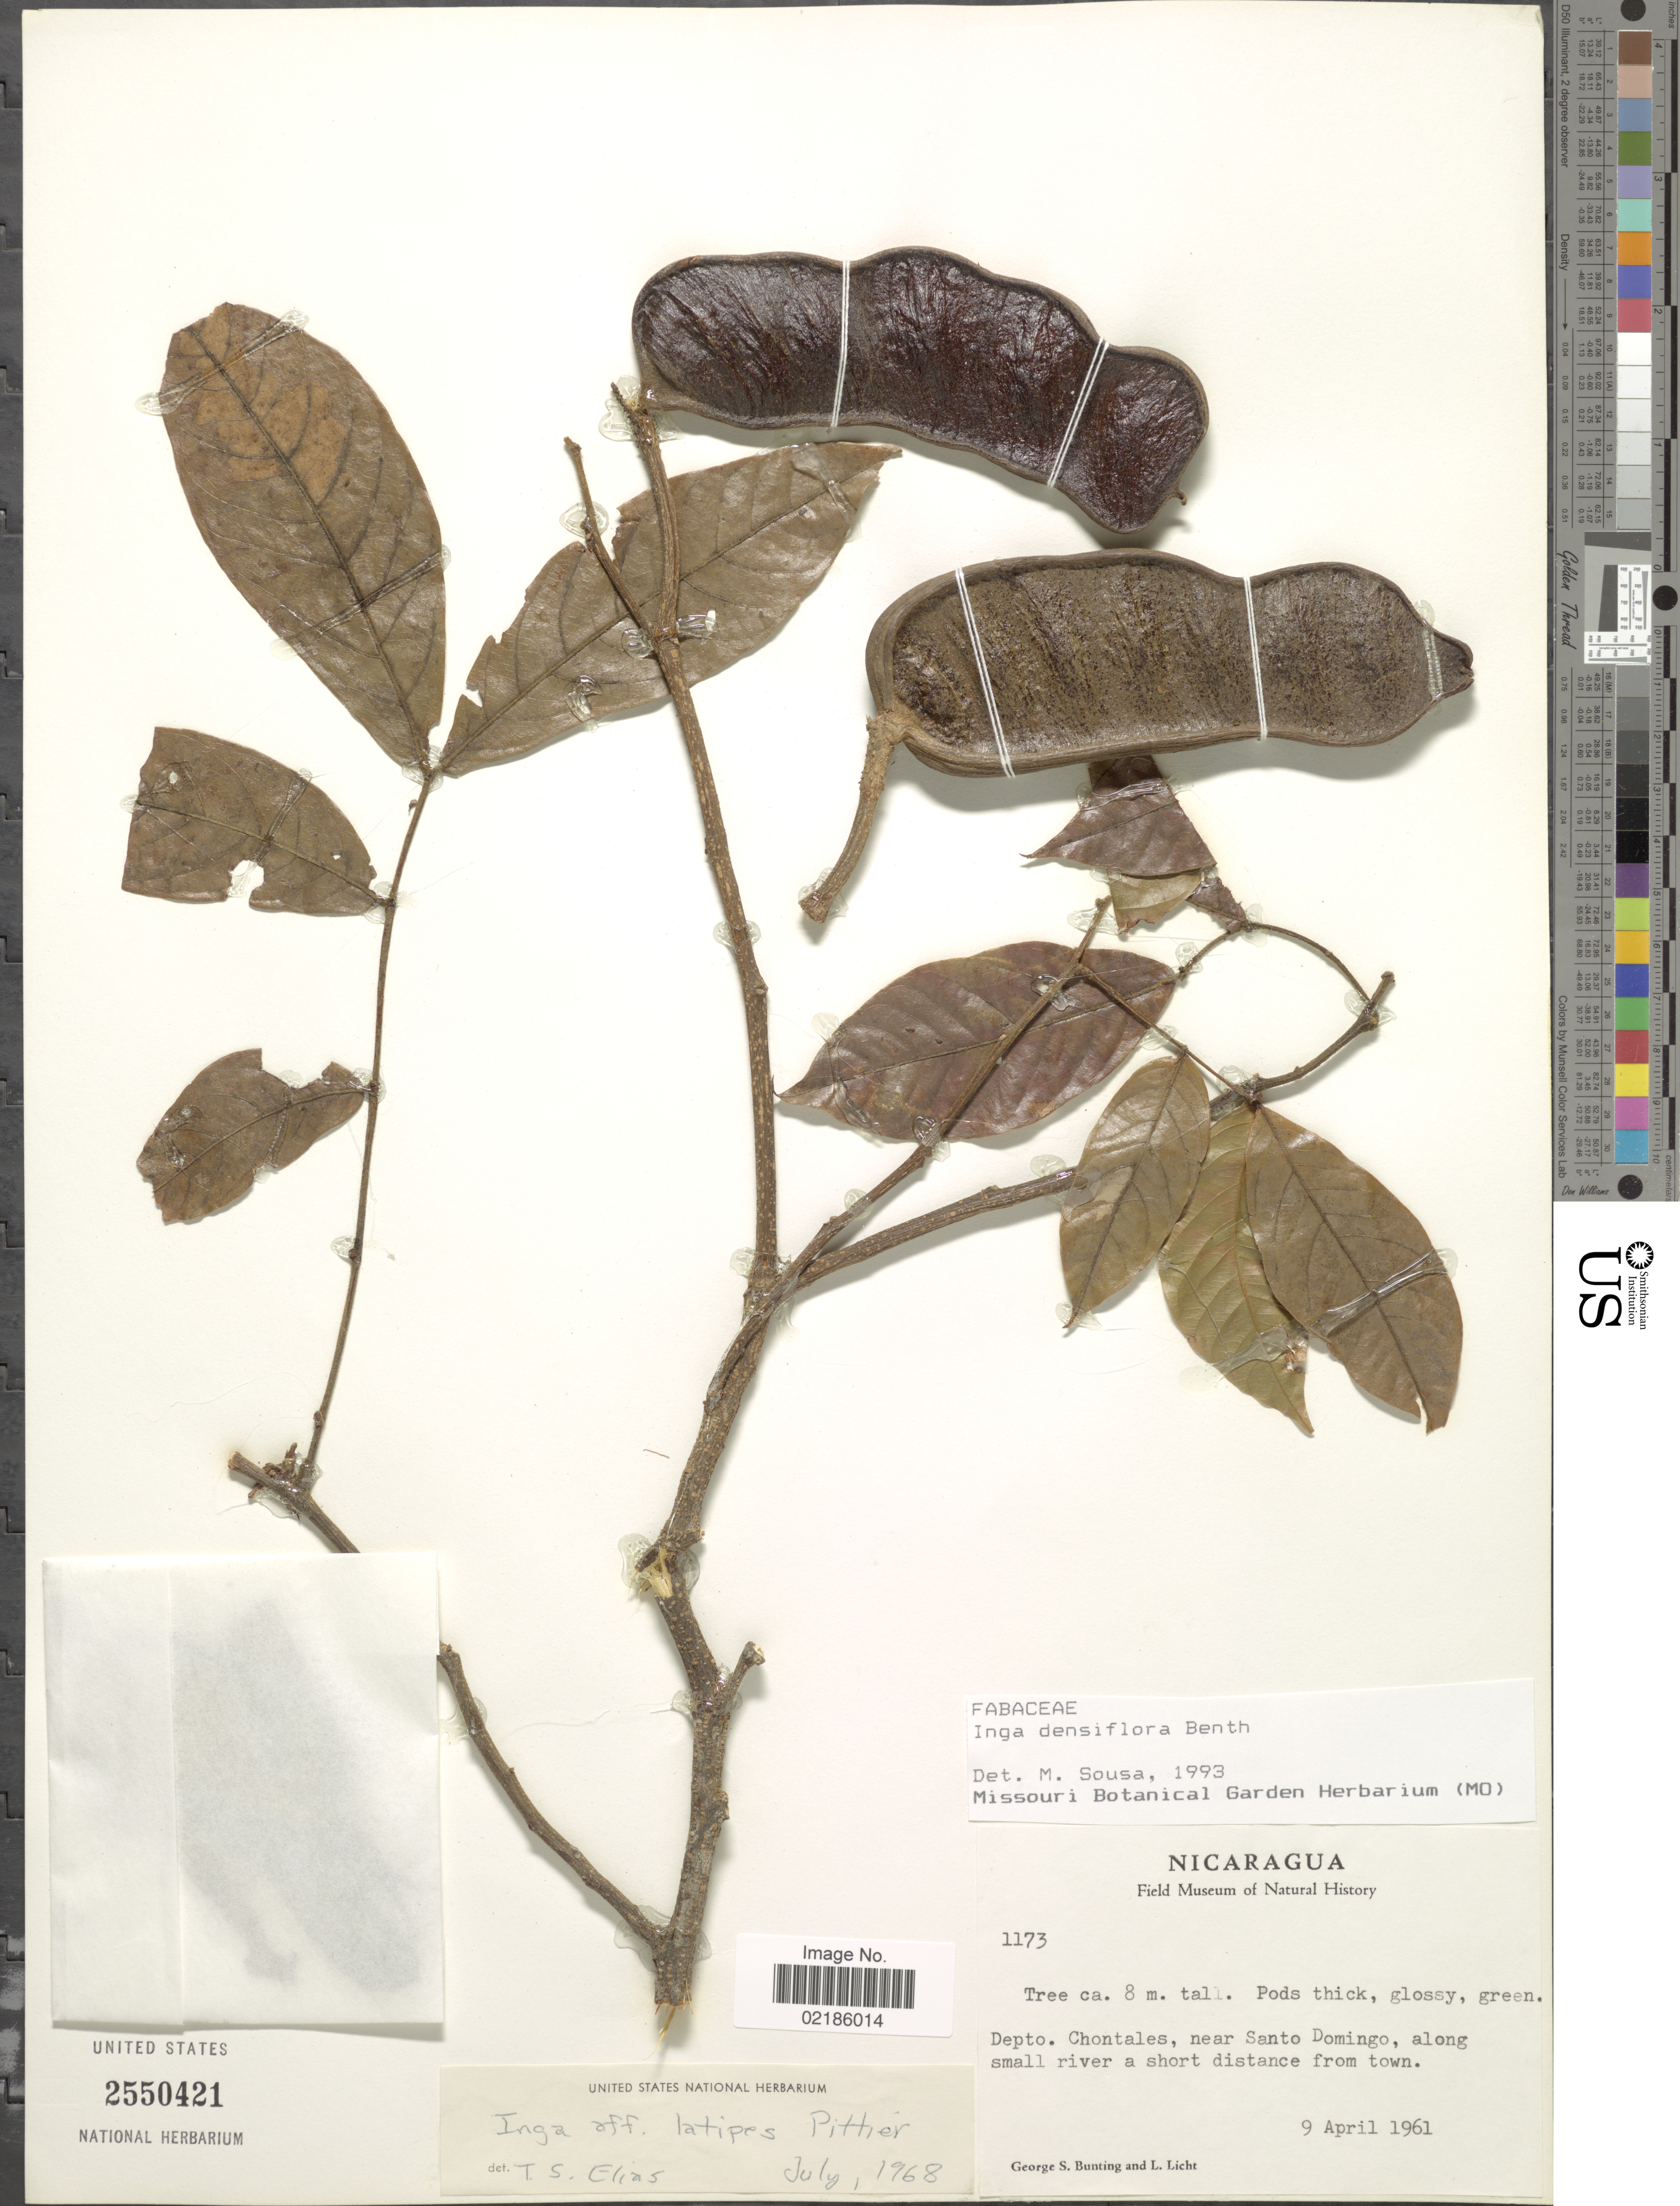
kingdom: Plantae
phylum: Tracheophyta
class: Magnoliopsida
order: Fabales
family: Fabaceae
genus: Inga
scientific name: Inga densiflora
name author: Benth.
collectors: G. S. Bunting & L. Licht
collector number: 1173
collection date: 1961-04-09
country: Nicaragua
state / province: Chontales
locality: Near Santo Domingo, along small river a short distance from town.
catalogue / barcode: US 2550421